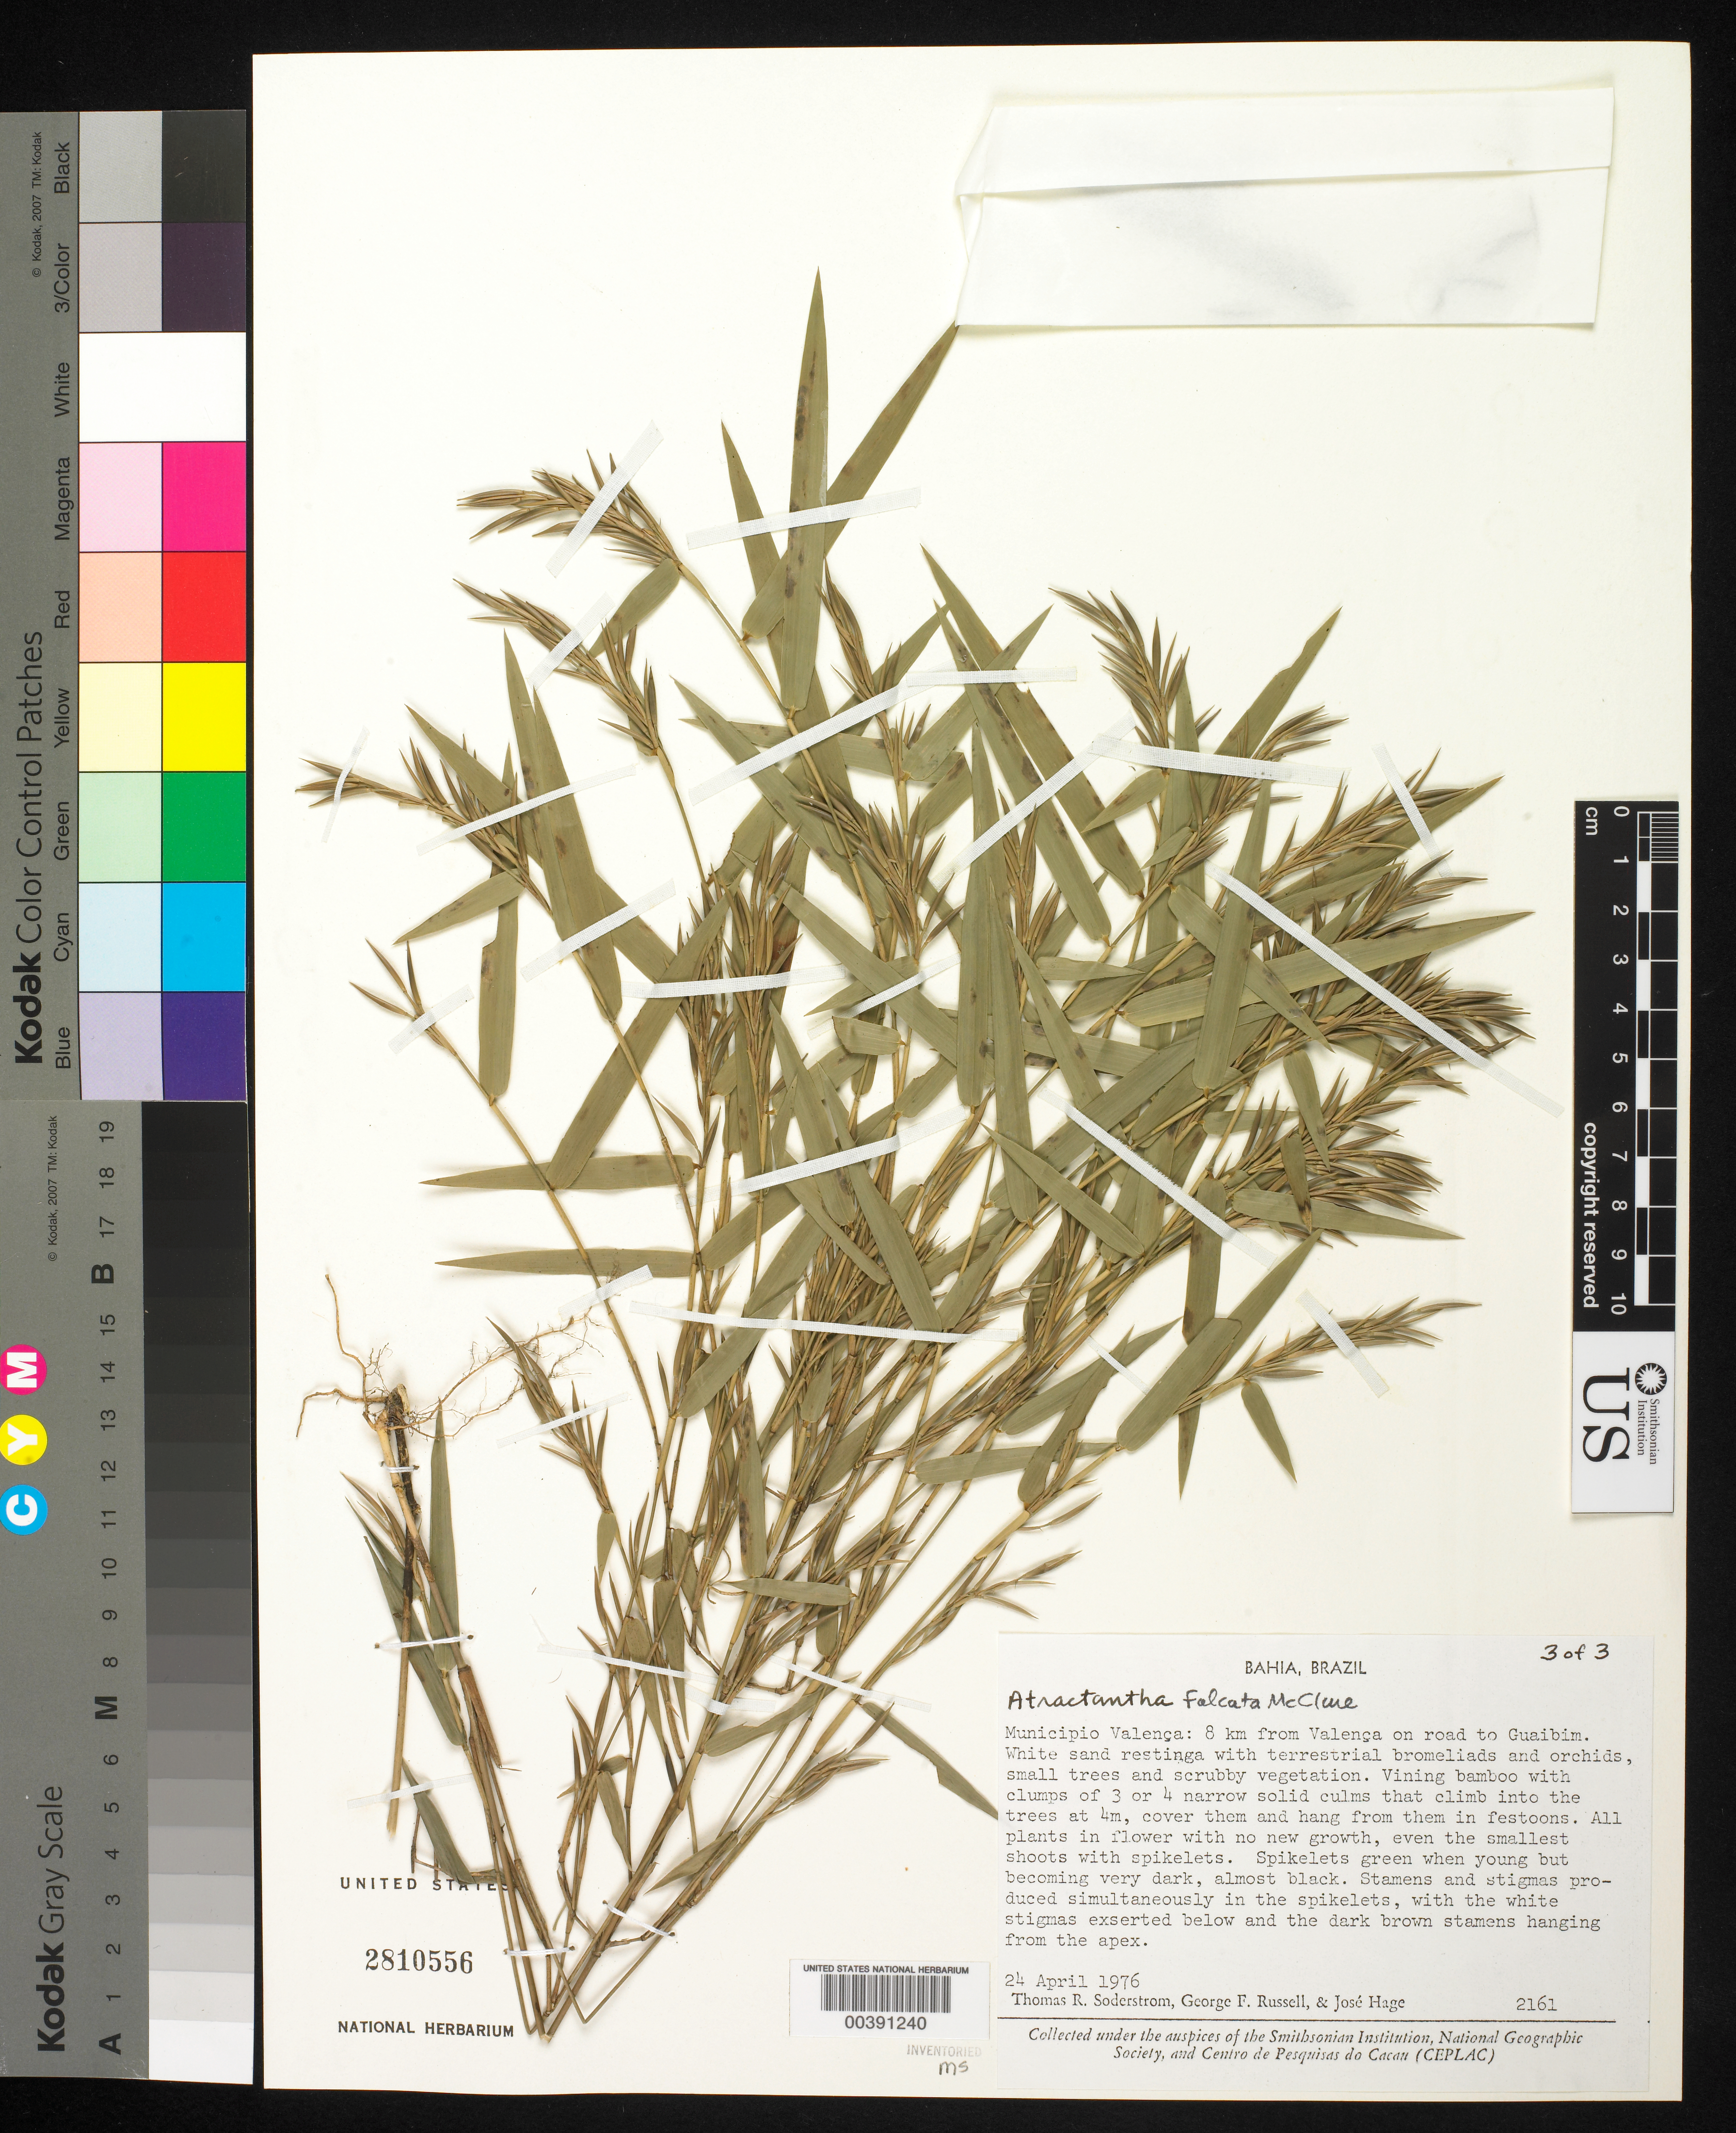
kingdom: Plantae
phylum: Tracheophyta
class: Liliopsida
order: Poales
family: Poaceae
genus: Atractantha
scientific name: Atractantha falcata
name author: McClure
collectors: T. R. Soderstrom, G. Russell & J. Hage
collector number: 2161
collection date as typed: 24 Apr 1976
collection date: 1976-04-24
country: Brazil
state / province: Bahia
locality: Valenca, guaibim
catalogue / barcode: US 2810556